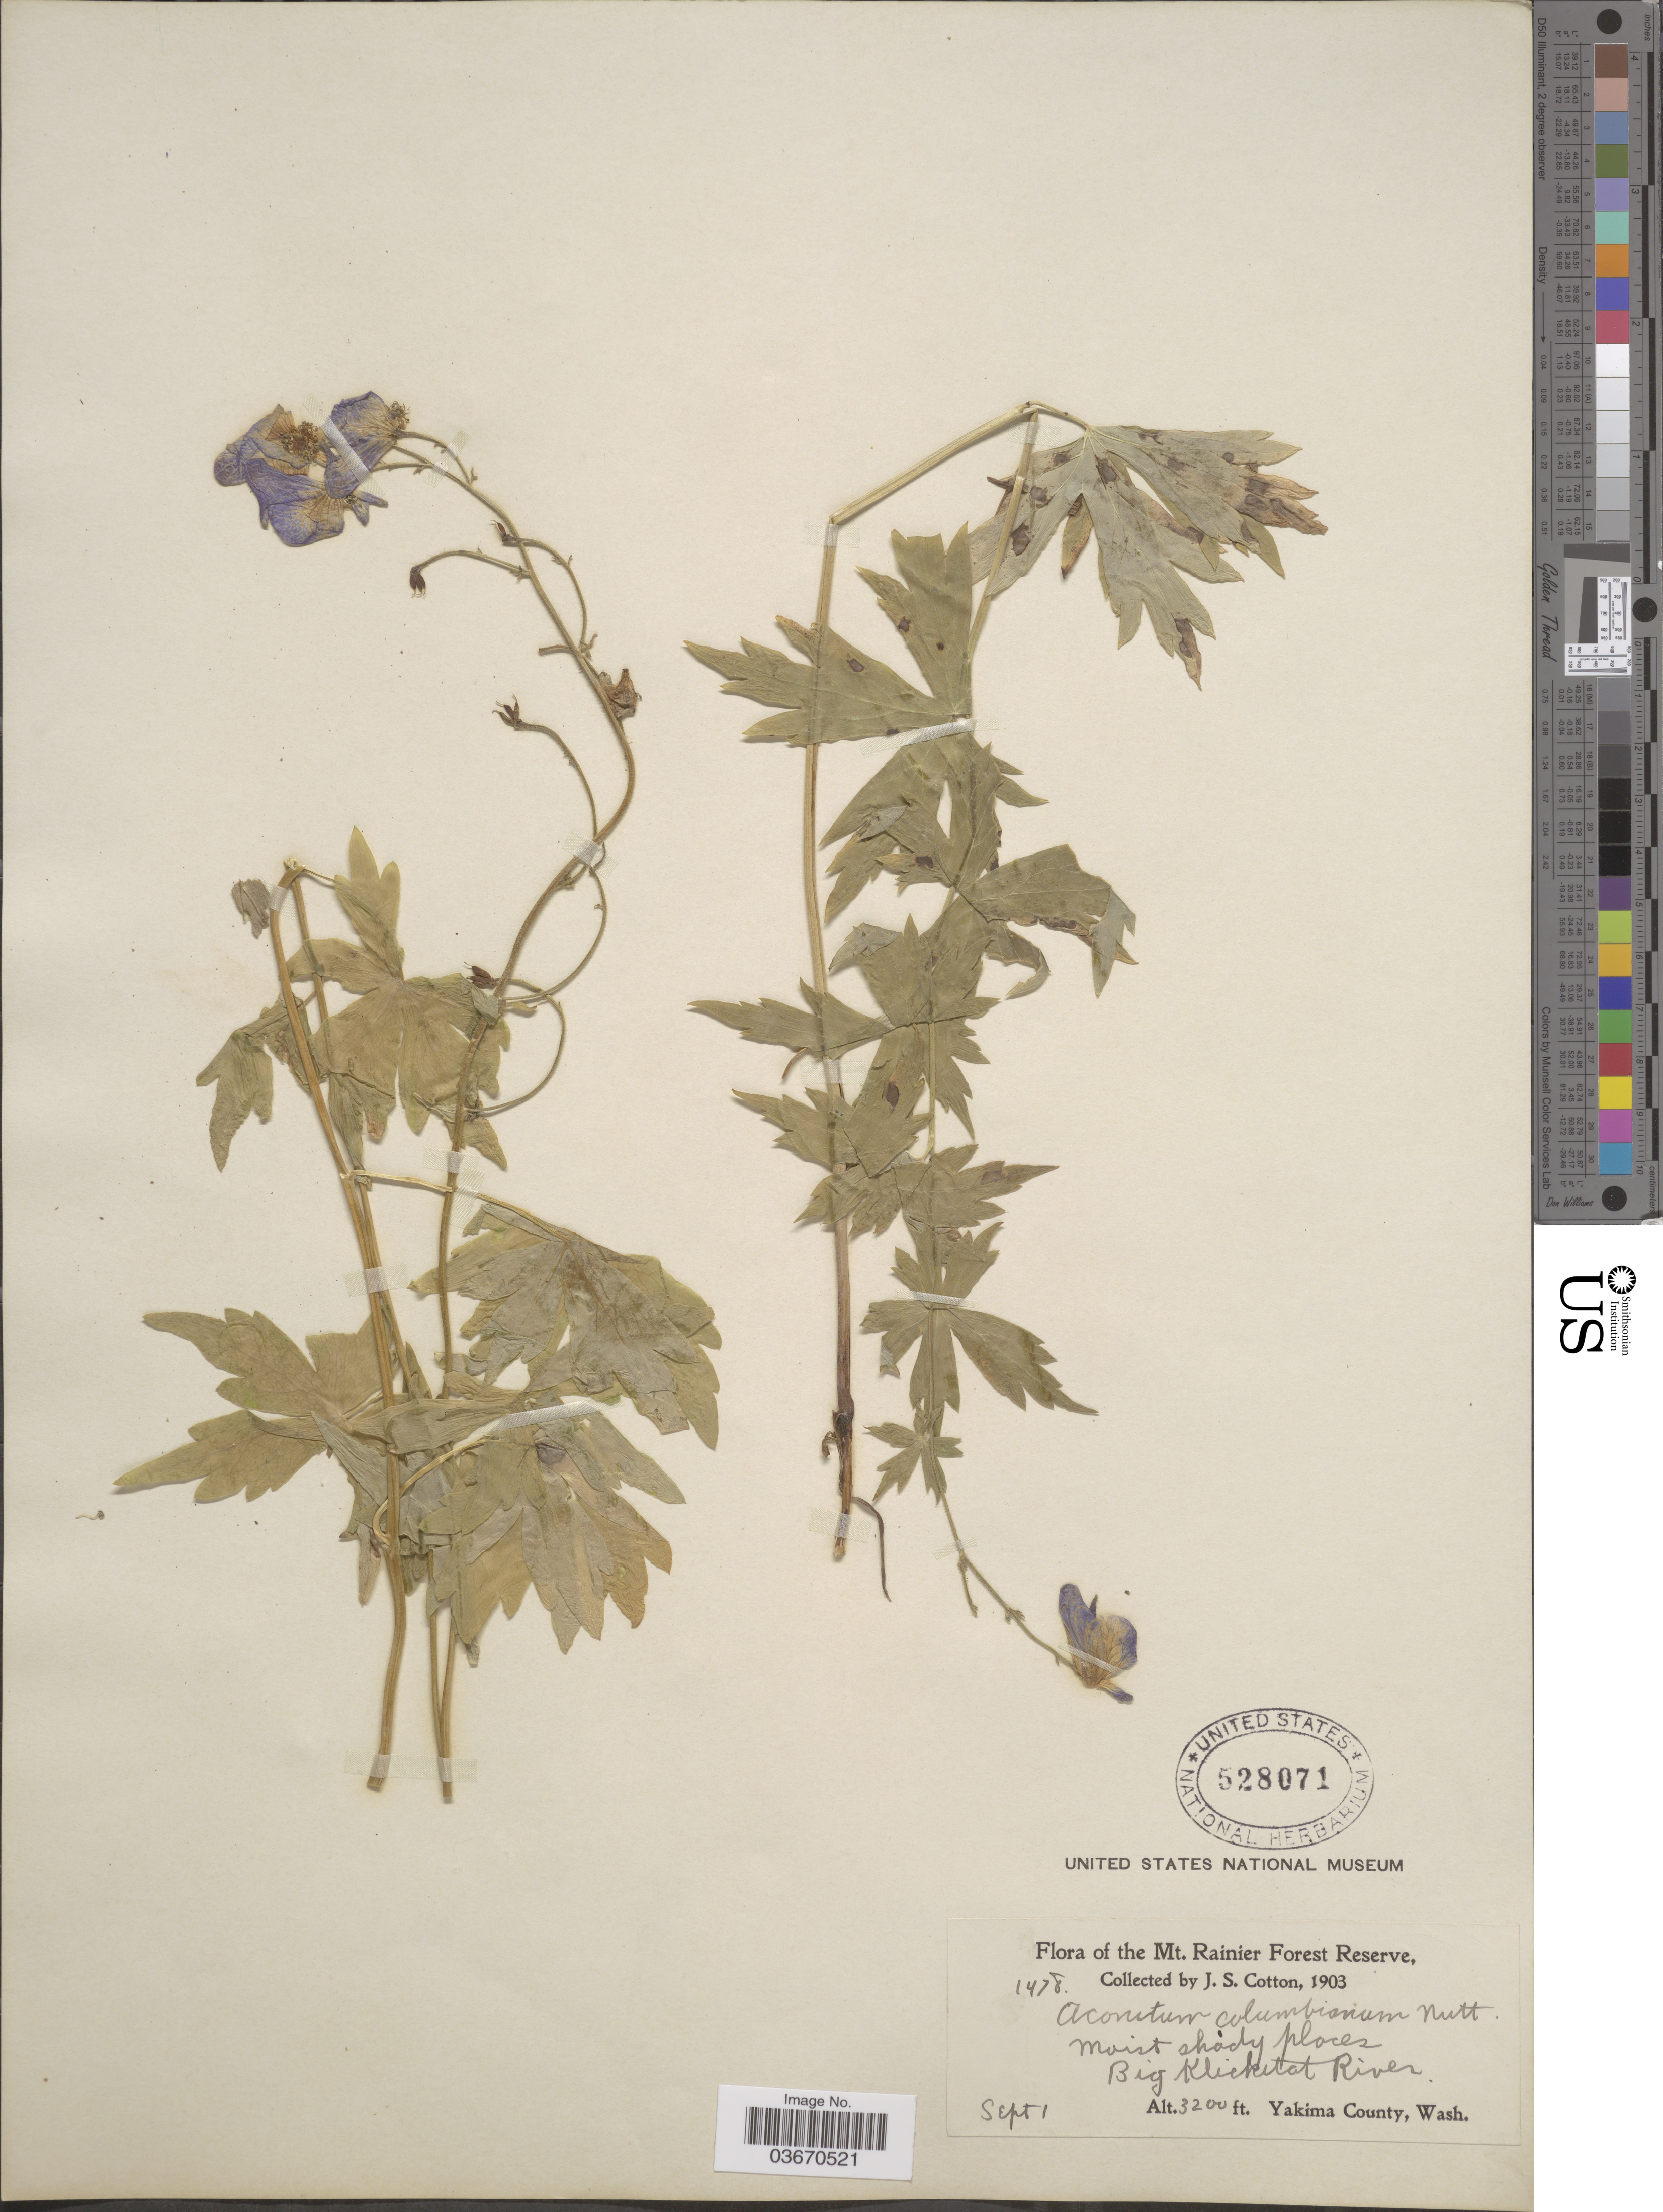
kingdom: Plantae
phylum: Tracheophyta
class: Magnoliopsida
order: Ranunculales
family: Ranunculaceae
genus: Aconitum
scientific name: Aconitum columbianum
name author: Nutt.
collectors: J. S. Cotton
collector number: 1478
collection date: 1903-09-01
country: United States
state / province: Washington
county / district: Yakima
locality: Mt. Rainier Forest Reserve. Big Klickitat River. Yakima County.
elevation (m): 975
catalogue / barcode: US 528071